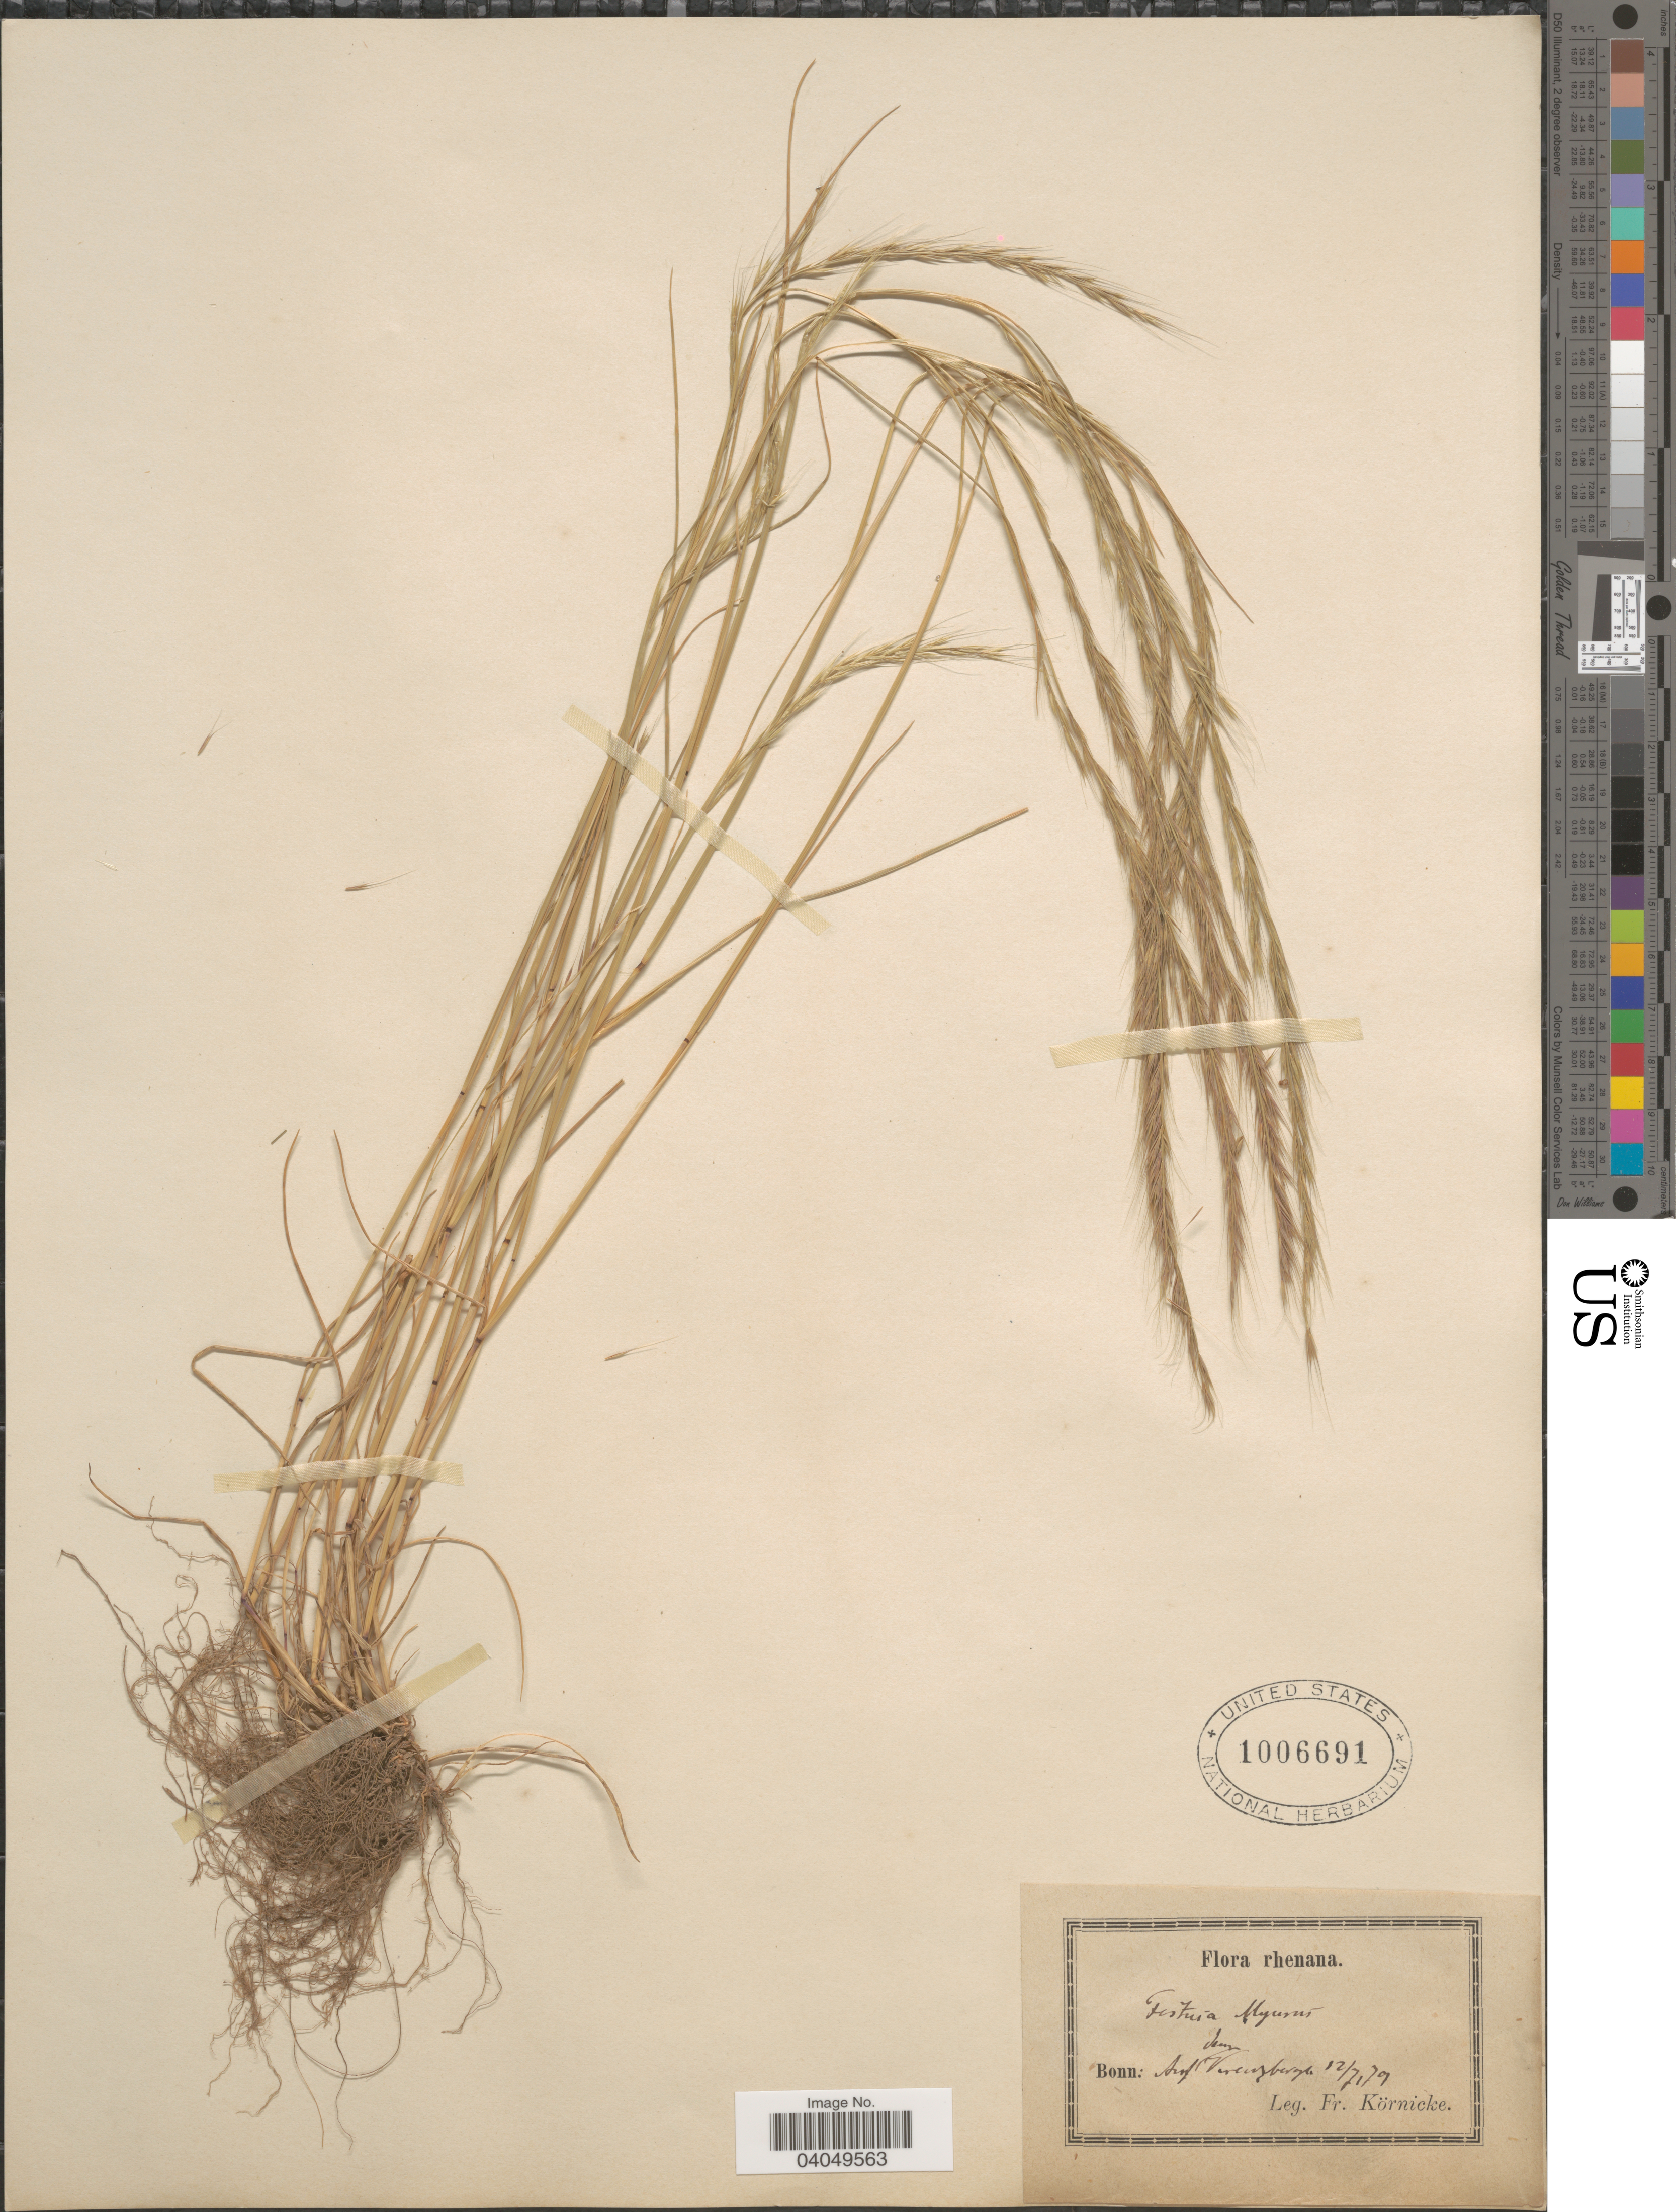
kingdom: Plantae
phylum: Tracheophyta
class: Liliopsida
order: Poales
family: Poaceae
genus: Festuca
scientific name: Festuca myuros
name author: L.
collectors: F. A. Körnicke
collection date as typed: Transcribed d/m/y: 12/7/79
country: Germany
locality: Rhenana. Bonn: Auf dem Vereuzberg [interpreted].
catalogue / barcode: US 1006691